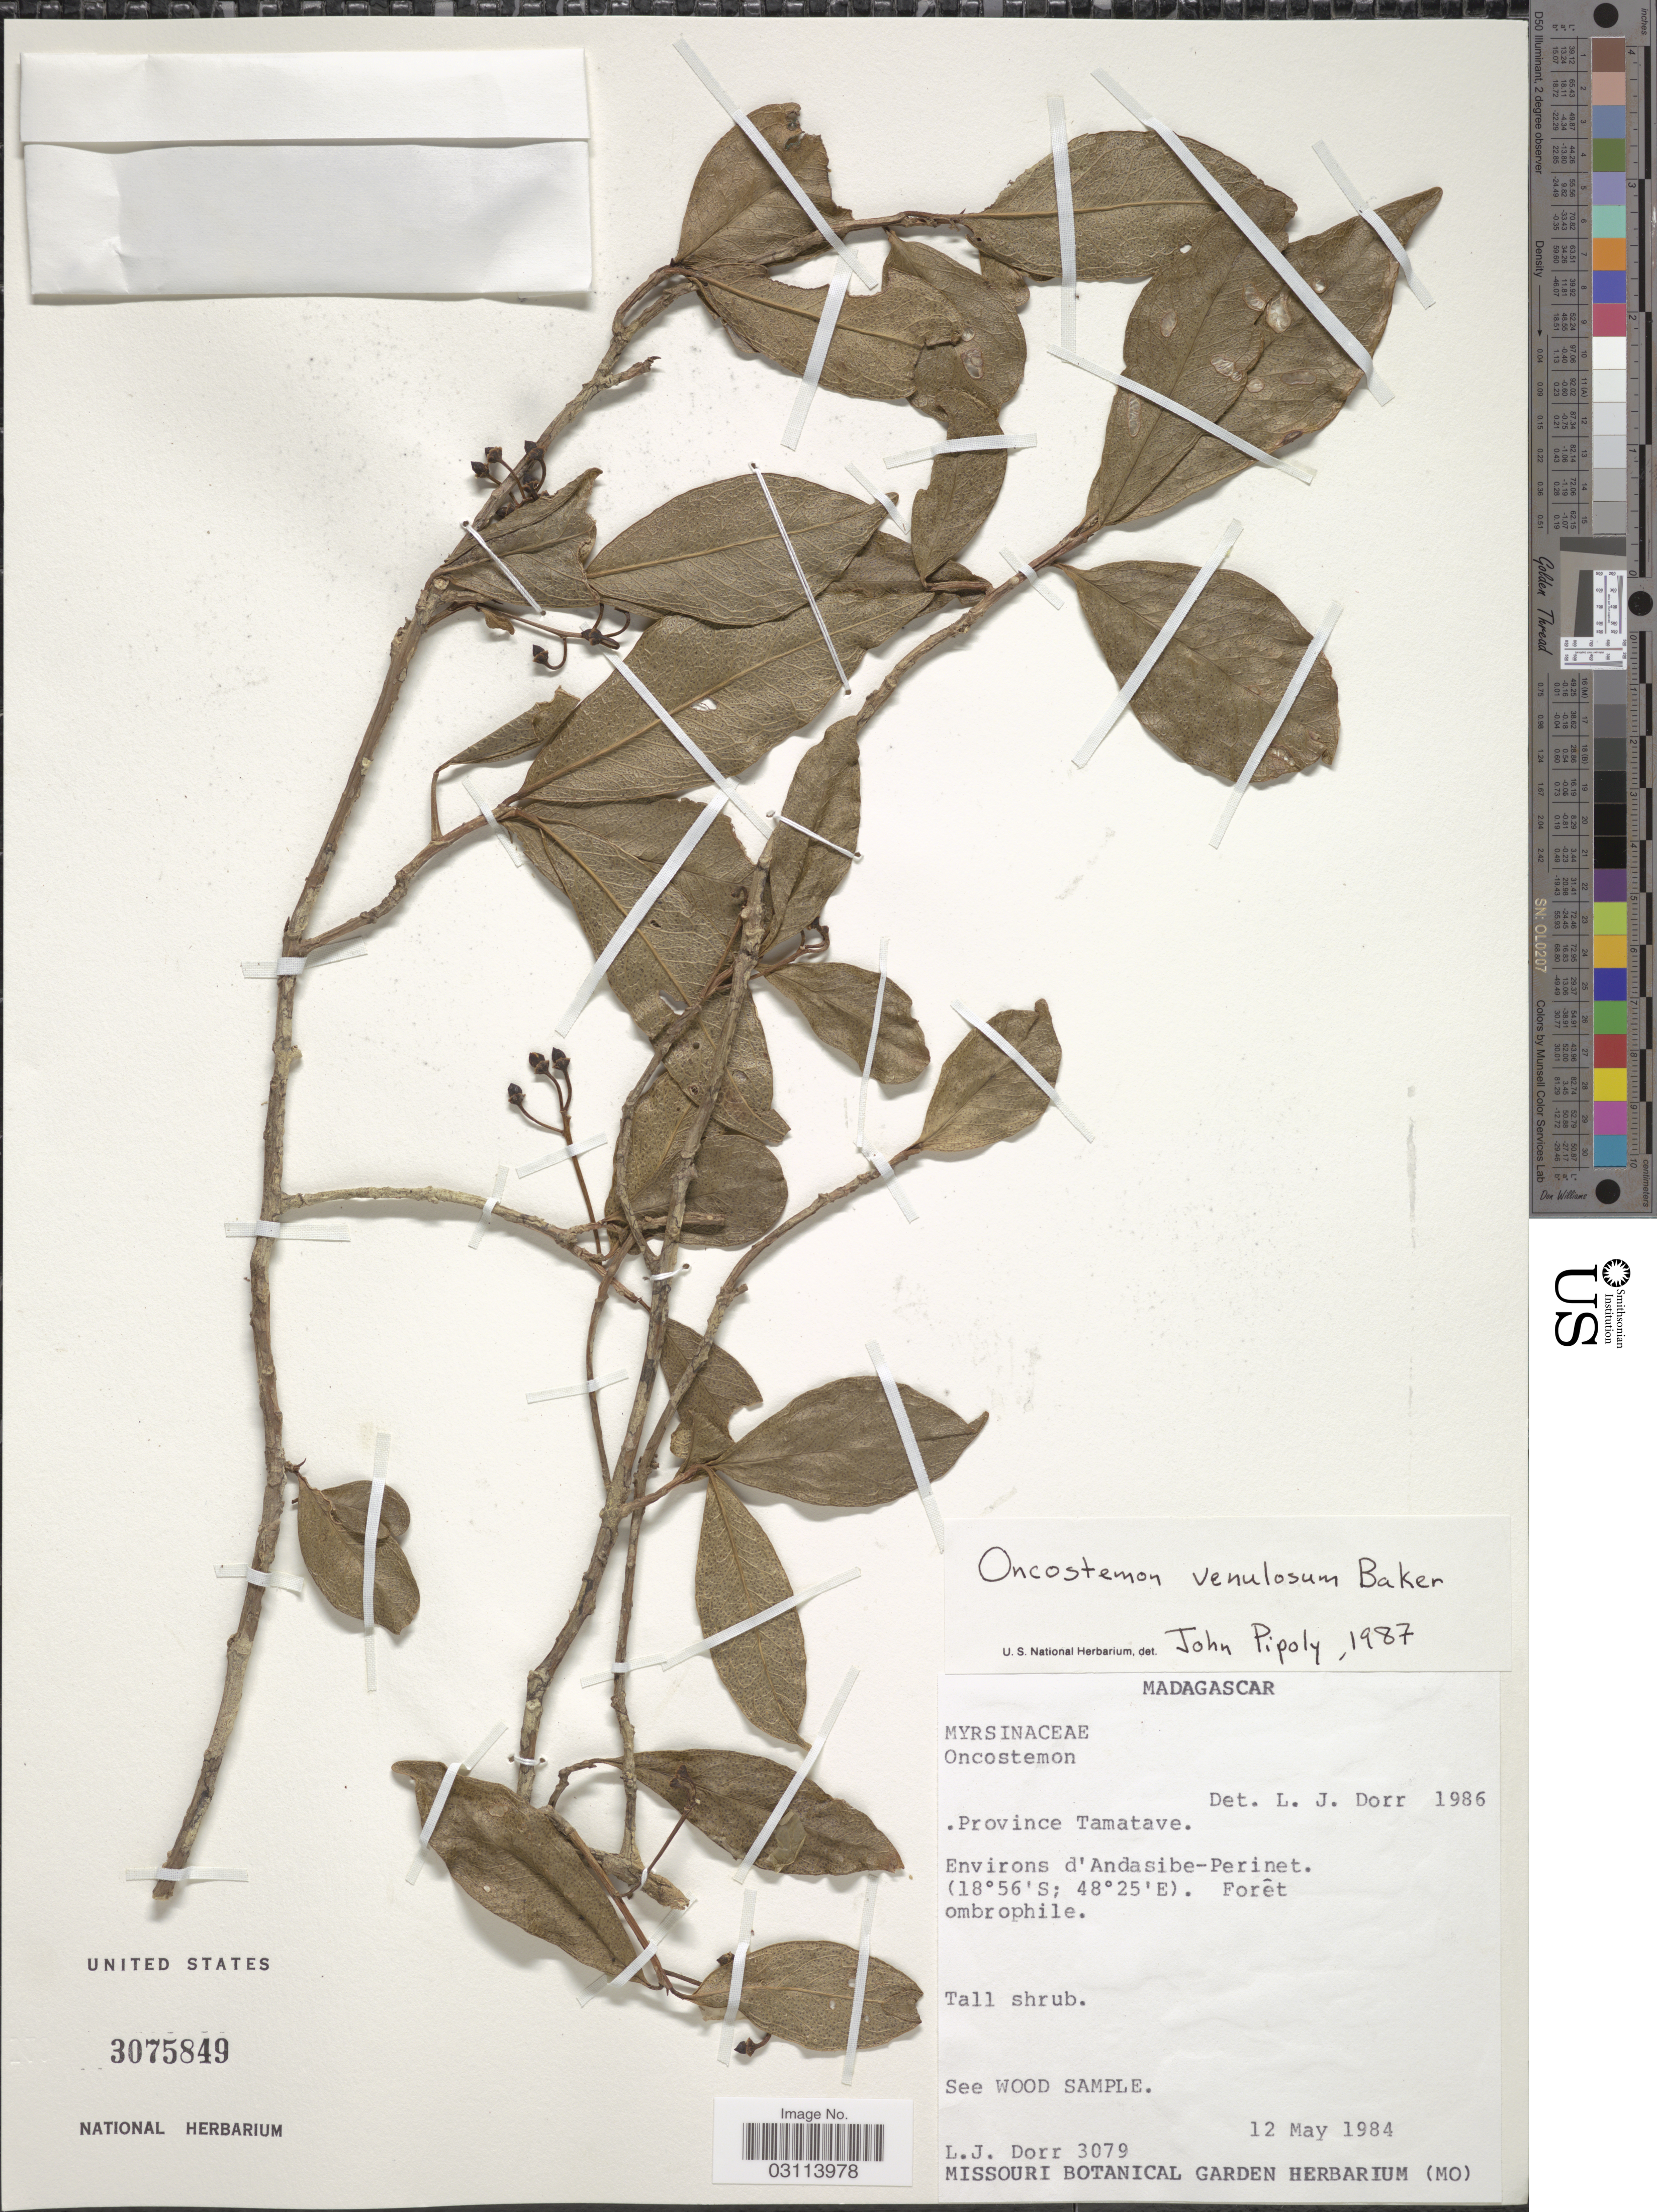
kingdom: Plantae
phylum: Tracheophyta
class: Magnoliopsida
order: Ericales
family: Primulaceae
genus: Oncostemum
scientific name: Oncostemum venulosum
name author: Baker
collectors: L. J. Dorr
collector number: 3079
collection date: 1984-05-12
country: Madagascar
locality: Province Tamatave. Environs d'Andasibe-Perinet.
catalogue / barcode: US 3075849